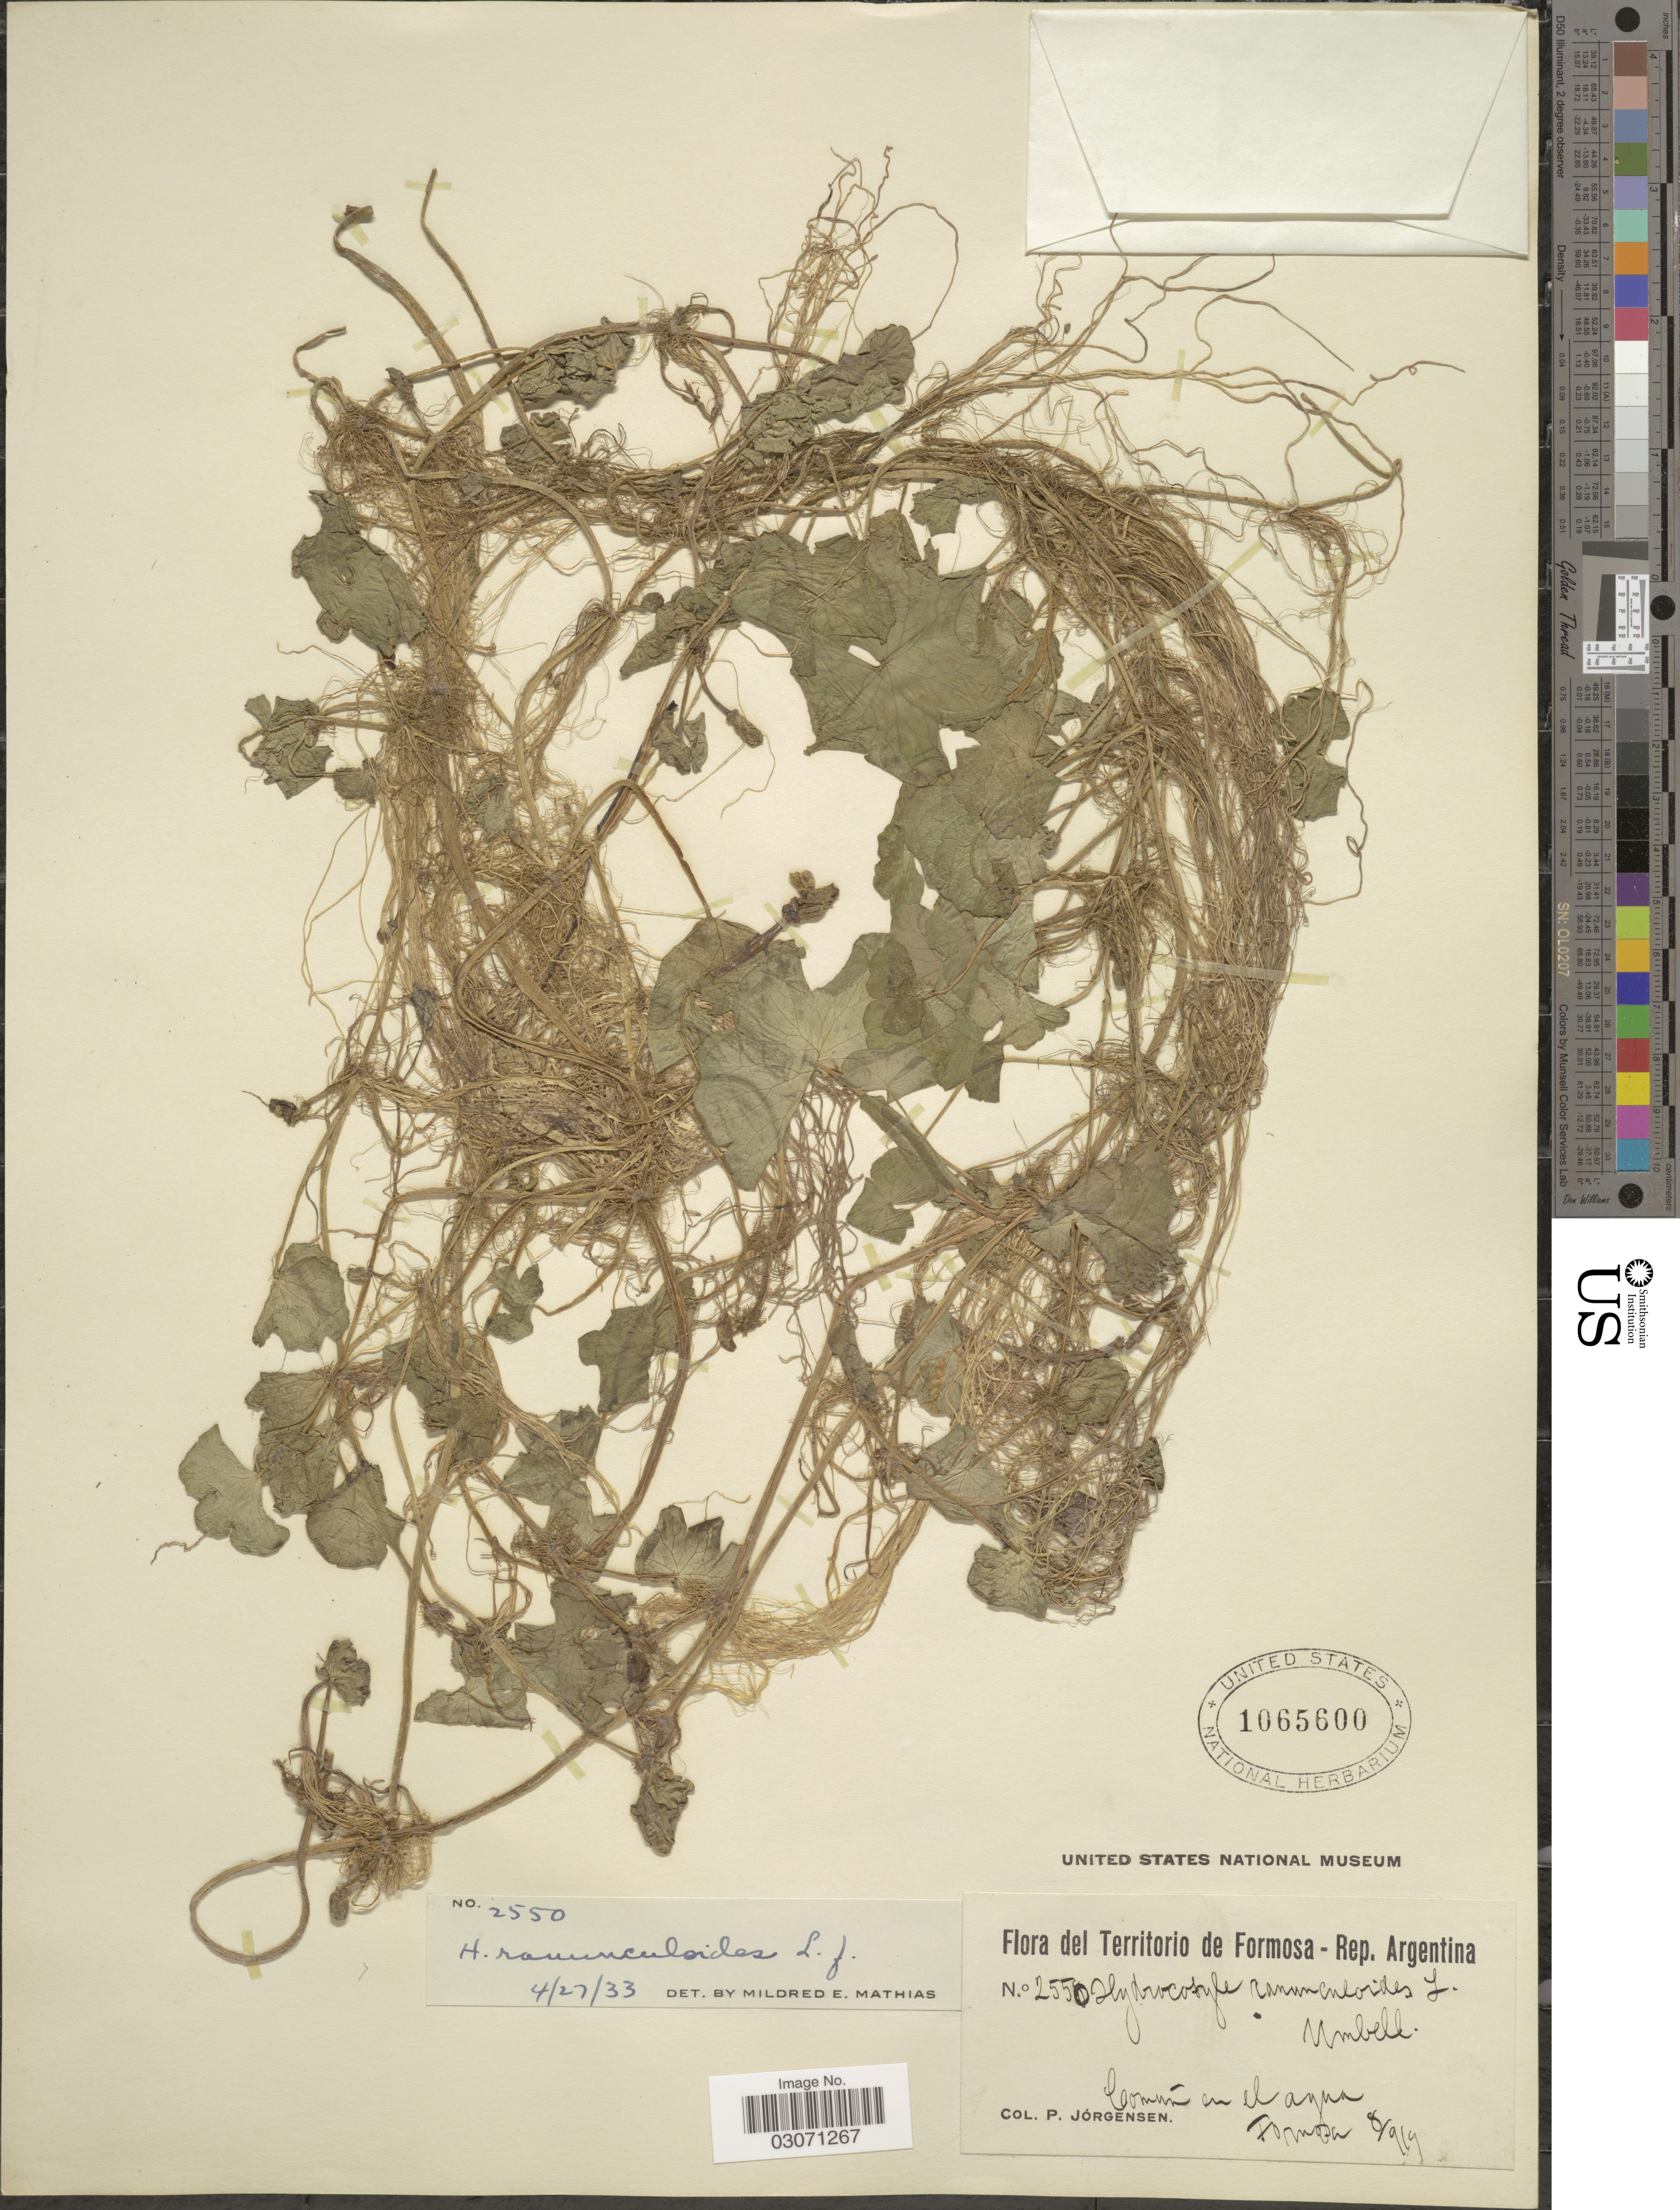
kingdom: Plantae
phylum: Tracheophyta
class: Magnoliopsida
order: Apiales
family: Araliaceae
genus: Hydrocotyle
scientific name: Hydrocotyle ranunculoides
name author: L. f.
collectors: P. Jörgensen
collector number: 2550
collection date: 1919-08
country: Argentina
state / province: Formosa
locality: Territorio de Formosa - Rep. Argentina.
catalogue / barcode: US 1065600